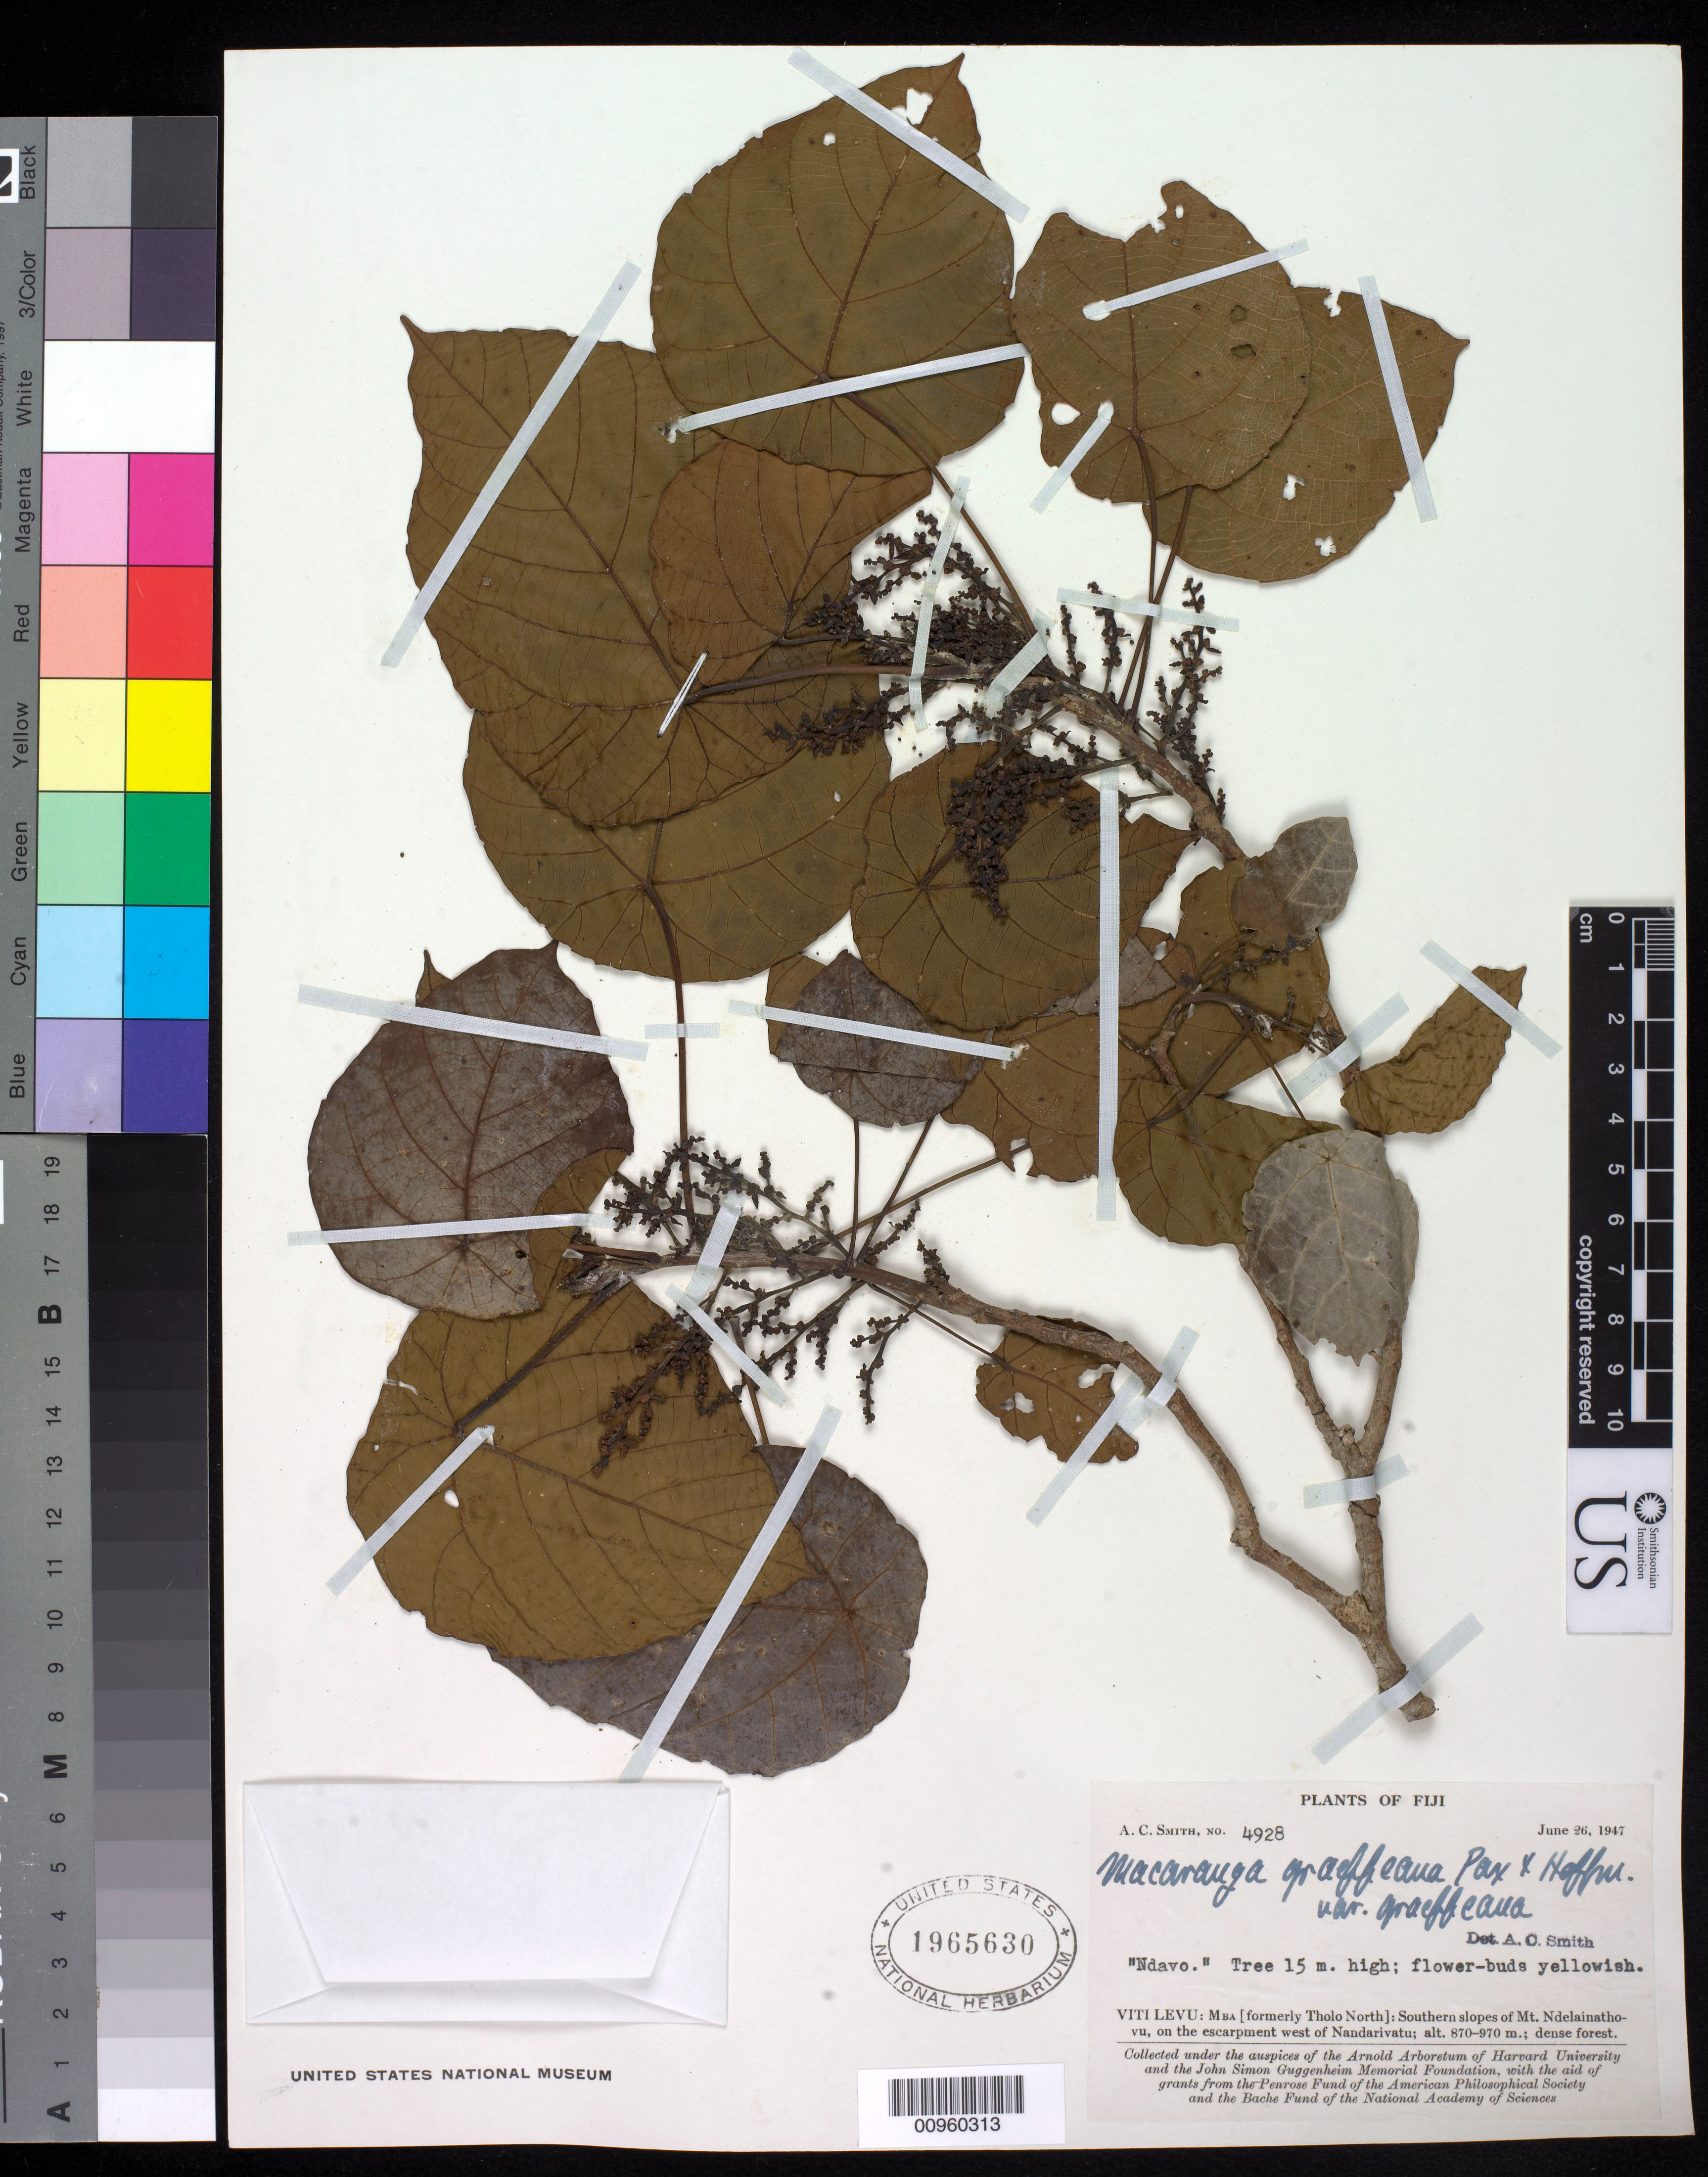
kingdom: Plantae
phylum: Tracheophyta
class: Magnoliopsida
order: Malpighiales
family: Euphorbiaceae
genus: Macaranga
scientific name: Macaranga graeffeana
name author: Pax & K. Hoffm.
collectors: C. A. Smith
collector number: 4928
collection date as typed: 26 Jun 1947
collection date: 1947-06-26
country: Fiji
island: Viti Levu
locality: Mt. Ndelainathovu, escarpment W of nandarivatu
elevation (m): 870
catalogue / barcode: US 1965630